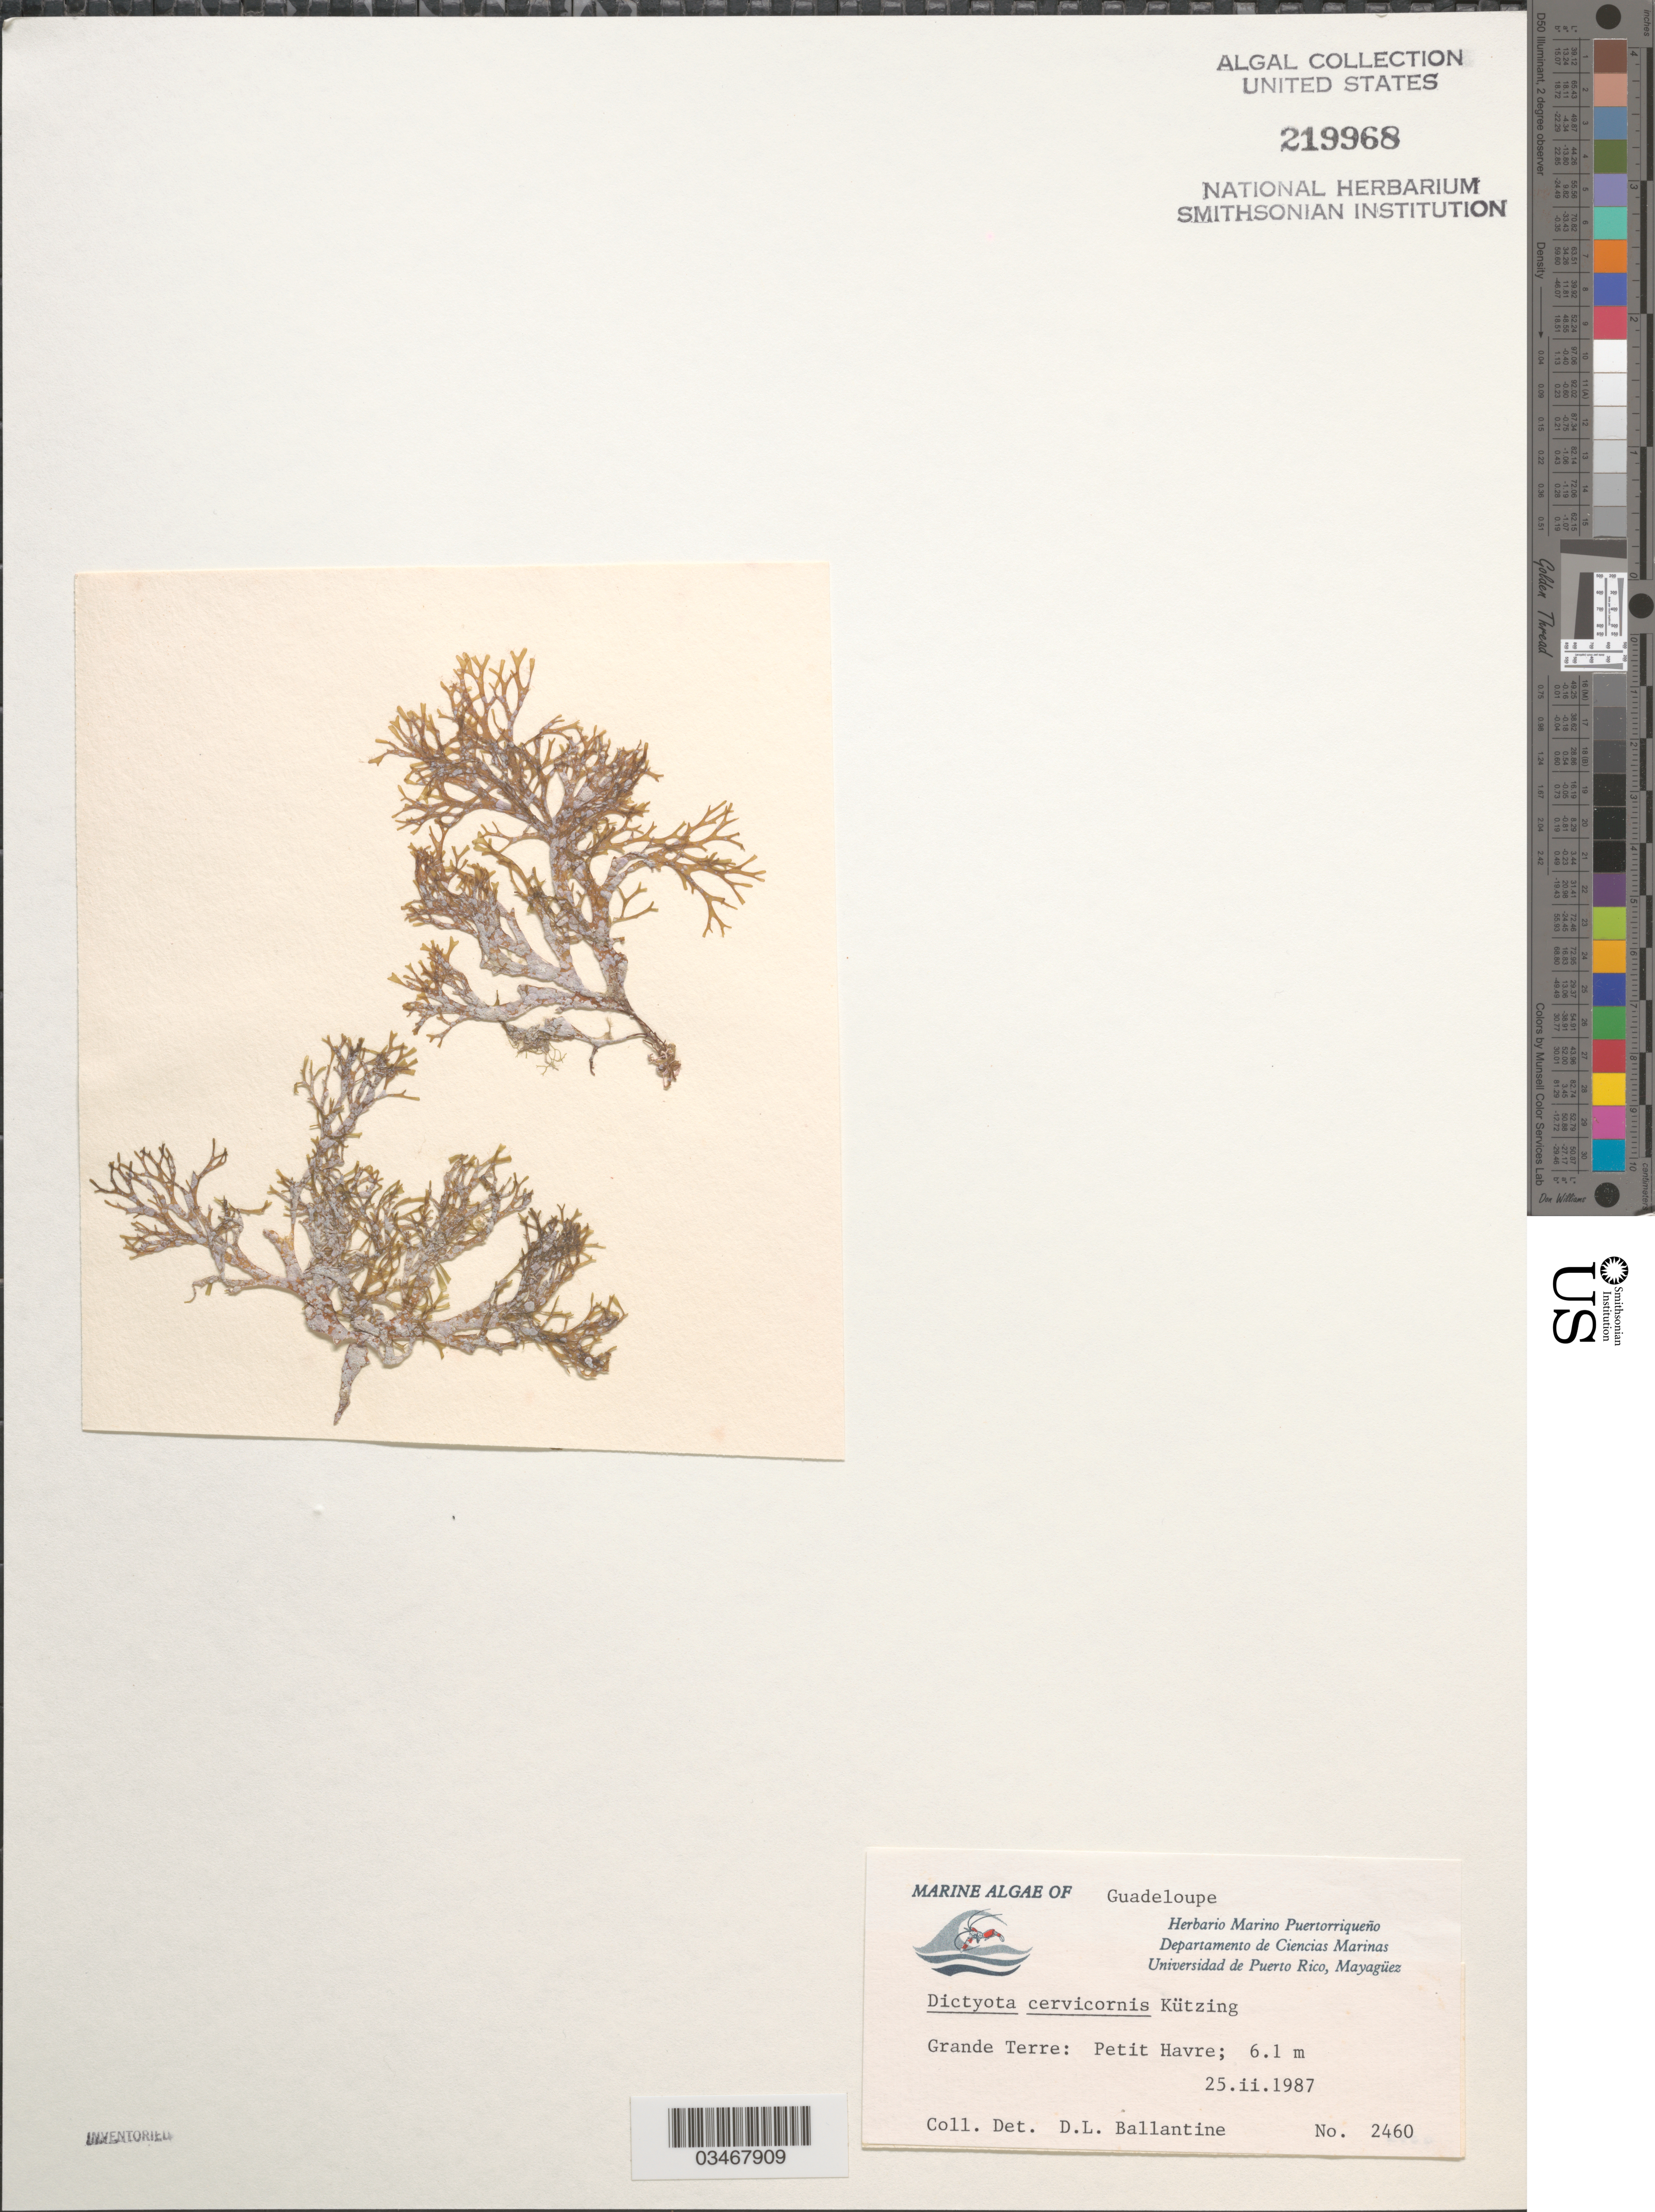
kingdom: Chromista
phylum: Ochrophyta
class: Phaeophyceae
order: Dictyotales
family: Dictyotaceae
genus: Dictyota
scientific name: Dictyota cervicornis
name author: Kütz.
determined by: Ballantine, D. L.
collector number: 2460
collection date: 1987-02-25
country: Guadeloupe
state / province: Grande Terre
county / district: Petit Havre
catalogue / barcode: US 219968